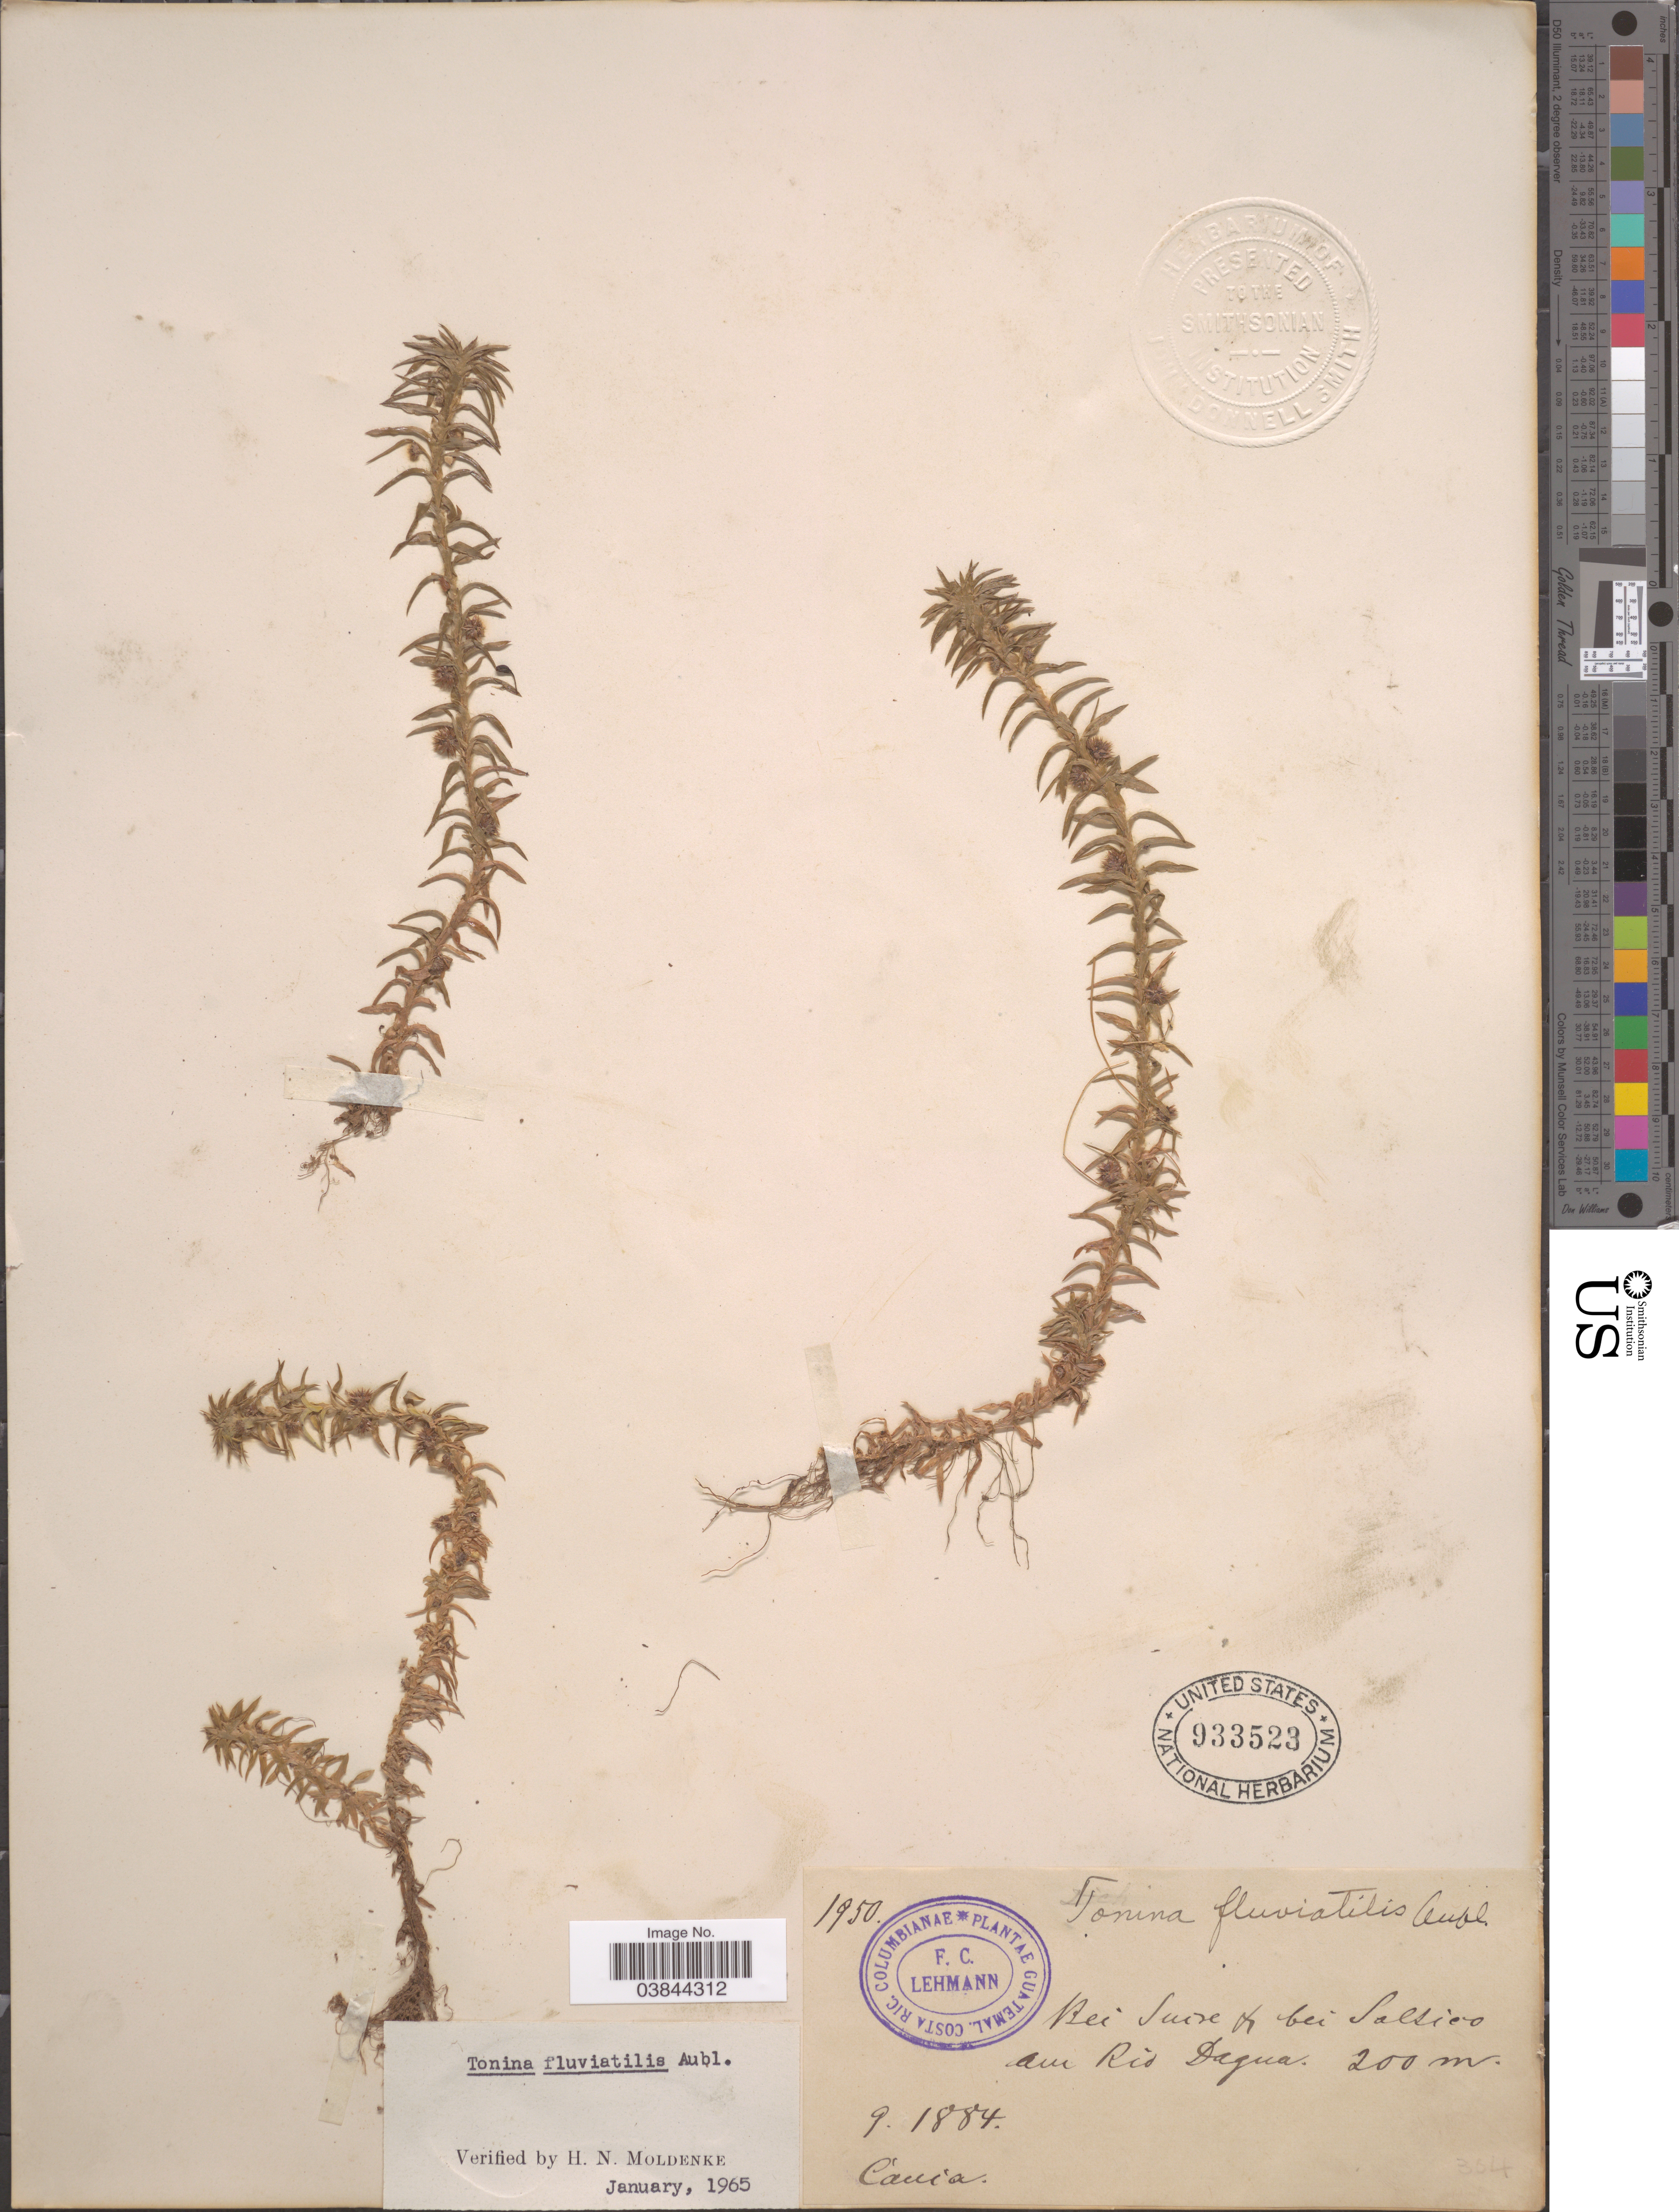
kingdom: Plantae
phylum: Tracheophyta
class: Liliopsida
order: Poales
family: Eriocaulaceae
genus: Tonina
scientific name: Tonina fluviatilis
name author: Aubl.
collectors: F. C. Lehmann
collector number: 1950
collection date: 1884-09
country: Colombia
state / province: Cauca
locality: Bei Sucre & bei Salsico am Rio Dagua.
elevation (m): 200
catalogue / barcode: US 933523